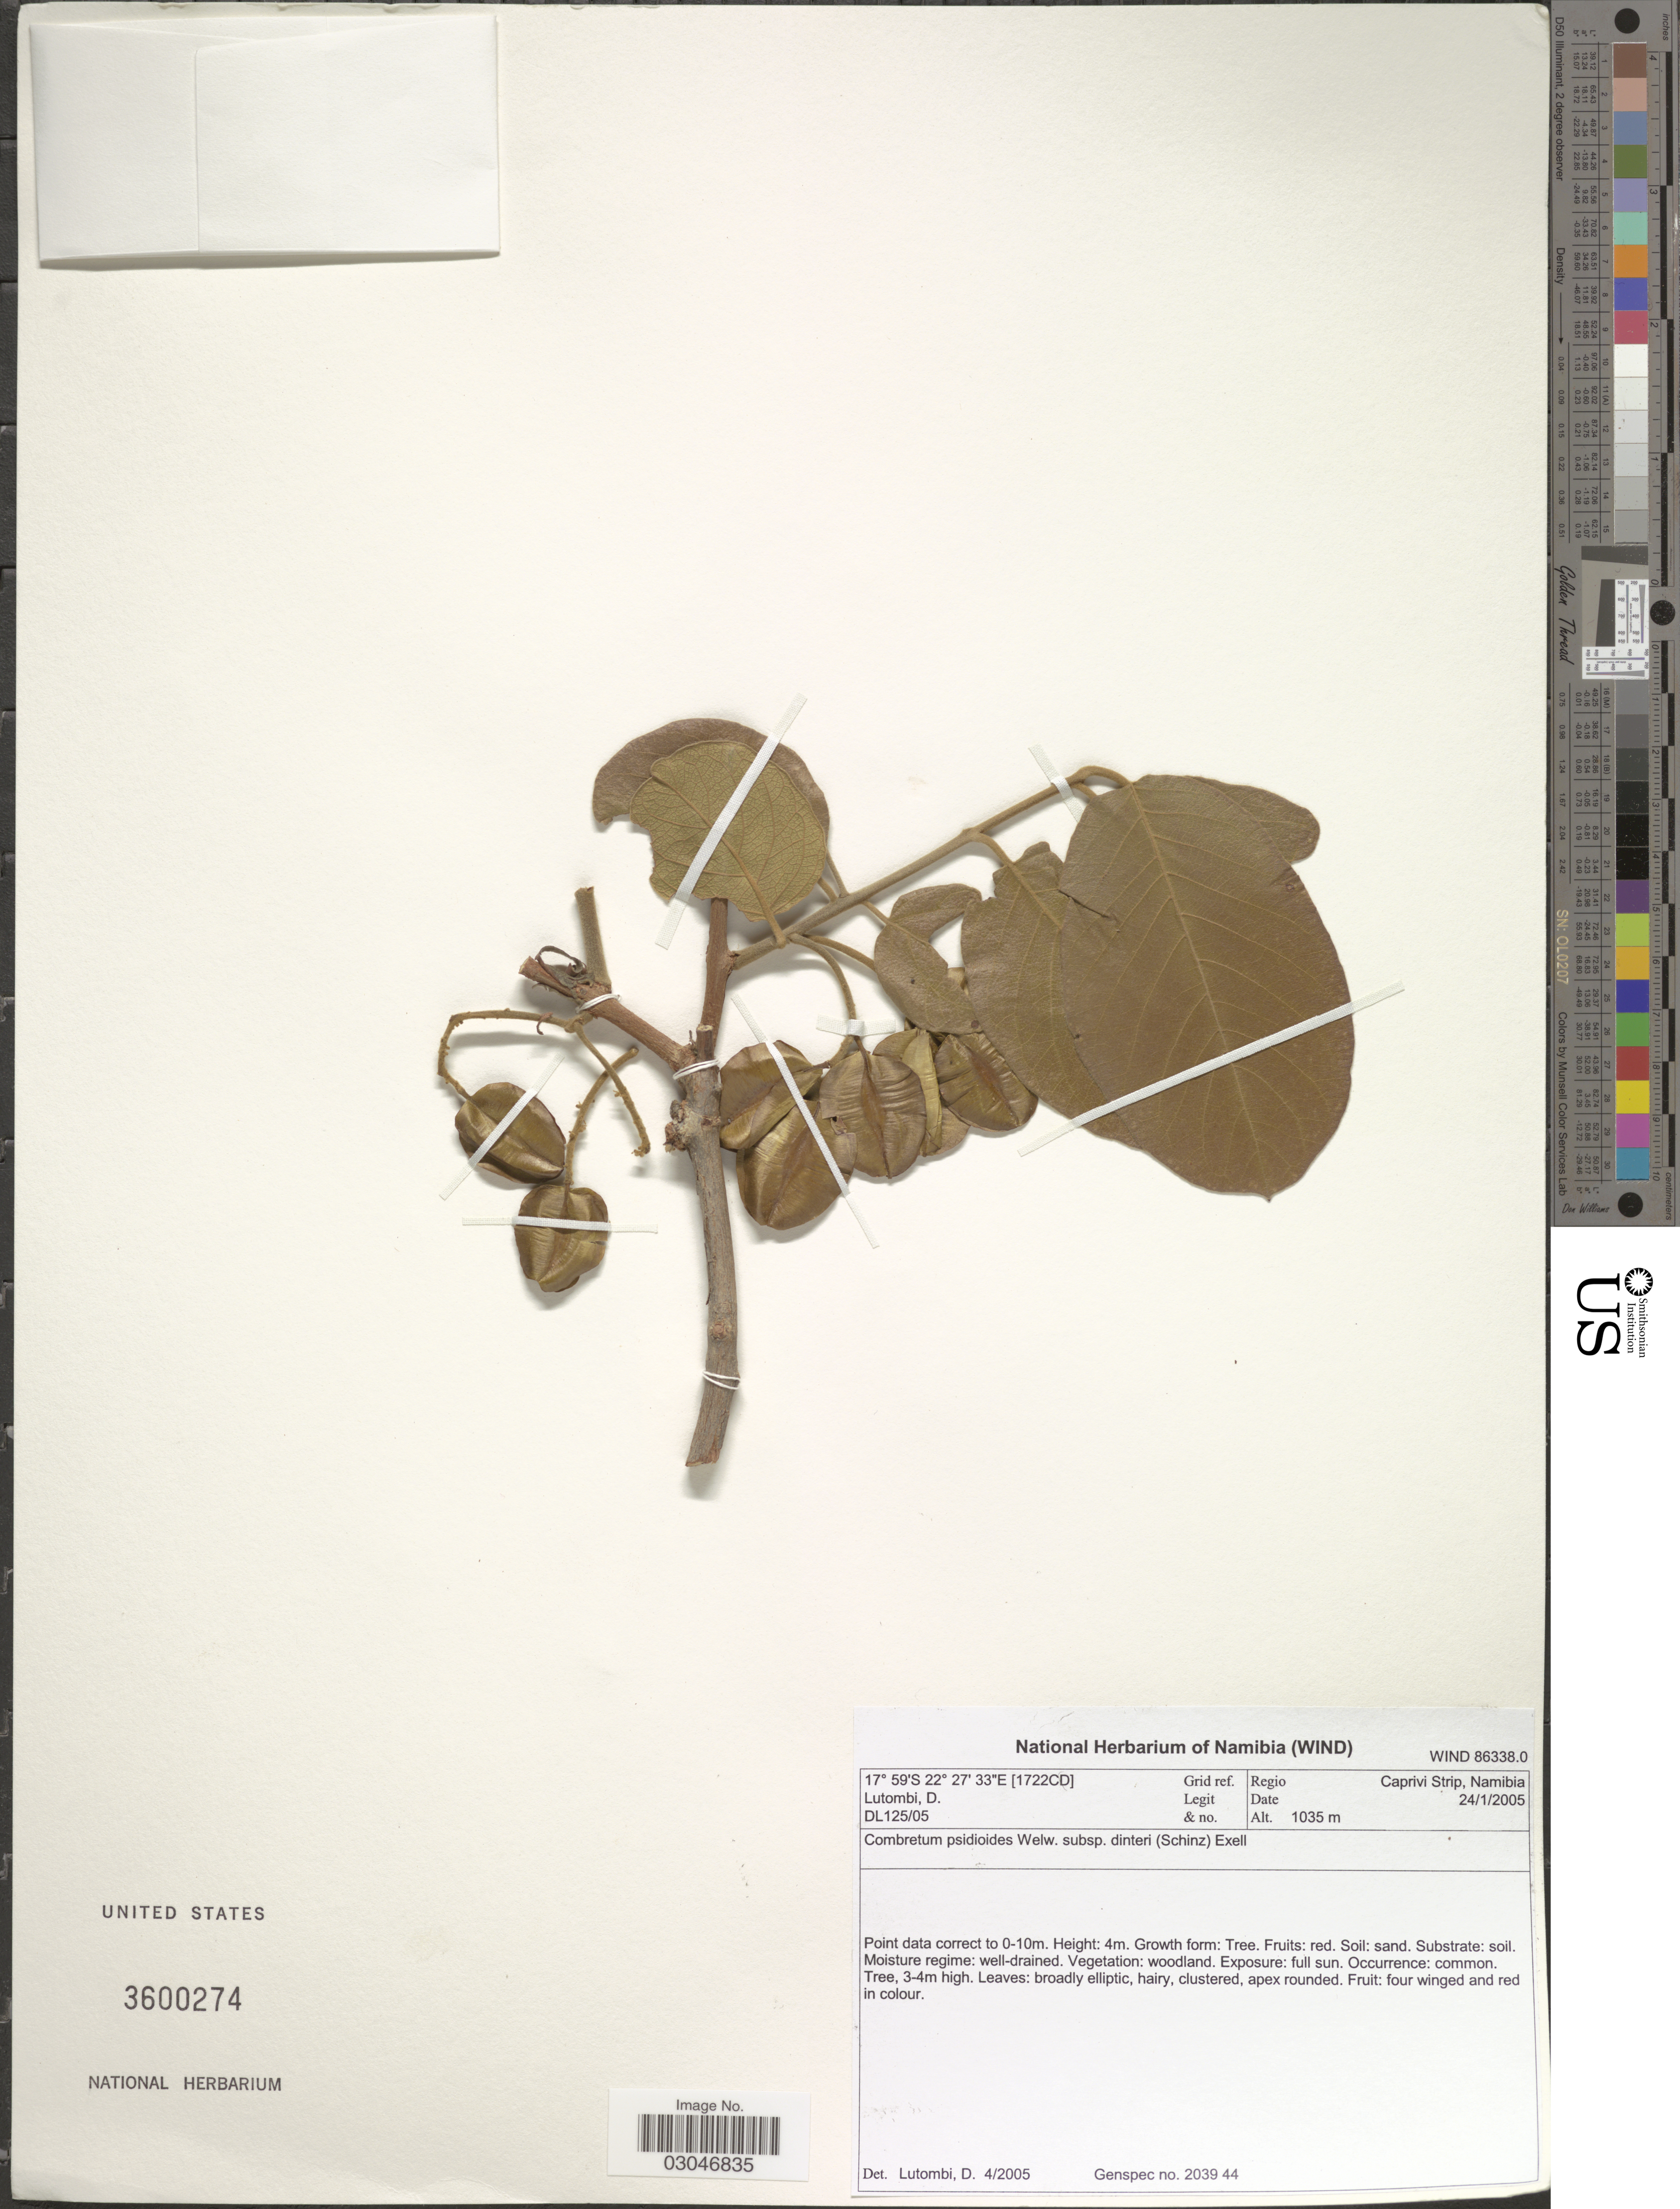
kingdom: Plantae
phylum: Tracheophyta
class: Magnoliopsida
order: Myrtales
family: Combretaceae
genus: Combretum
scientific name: Combretum psidioides subsp. dinteri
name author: (Schinz et al.) Exell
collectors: D. Lutombi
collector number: DL125/05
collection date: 2005-01-24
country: Namibia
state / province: Caprivi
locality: [1722CD] Grid ref. Regio Caprivi Strip, Namibia.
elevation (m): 1035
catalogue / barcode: US 3600274